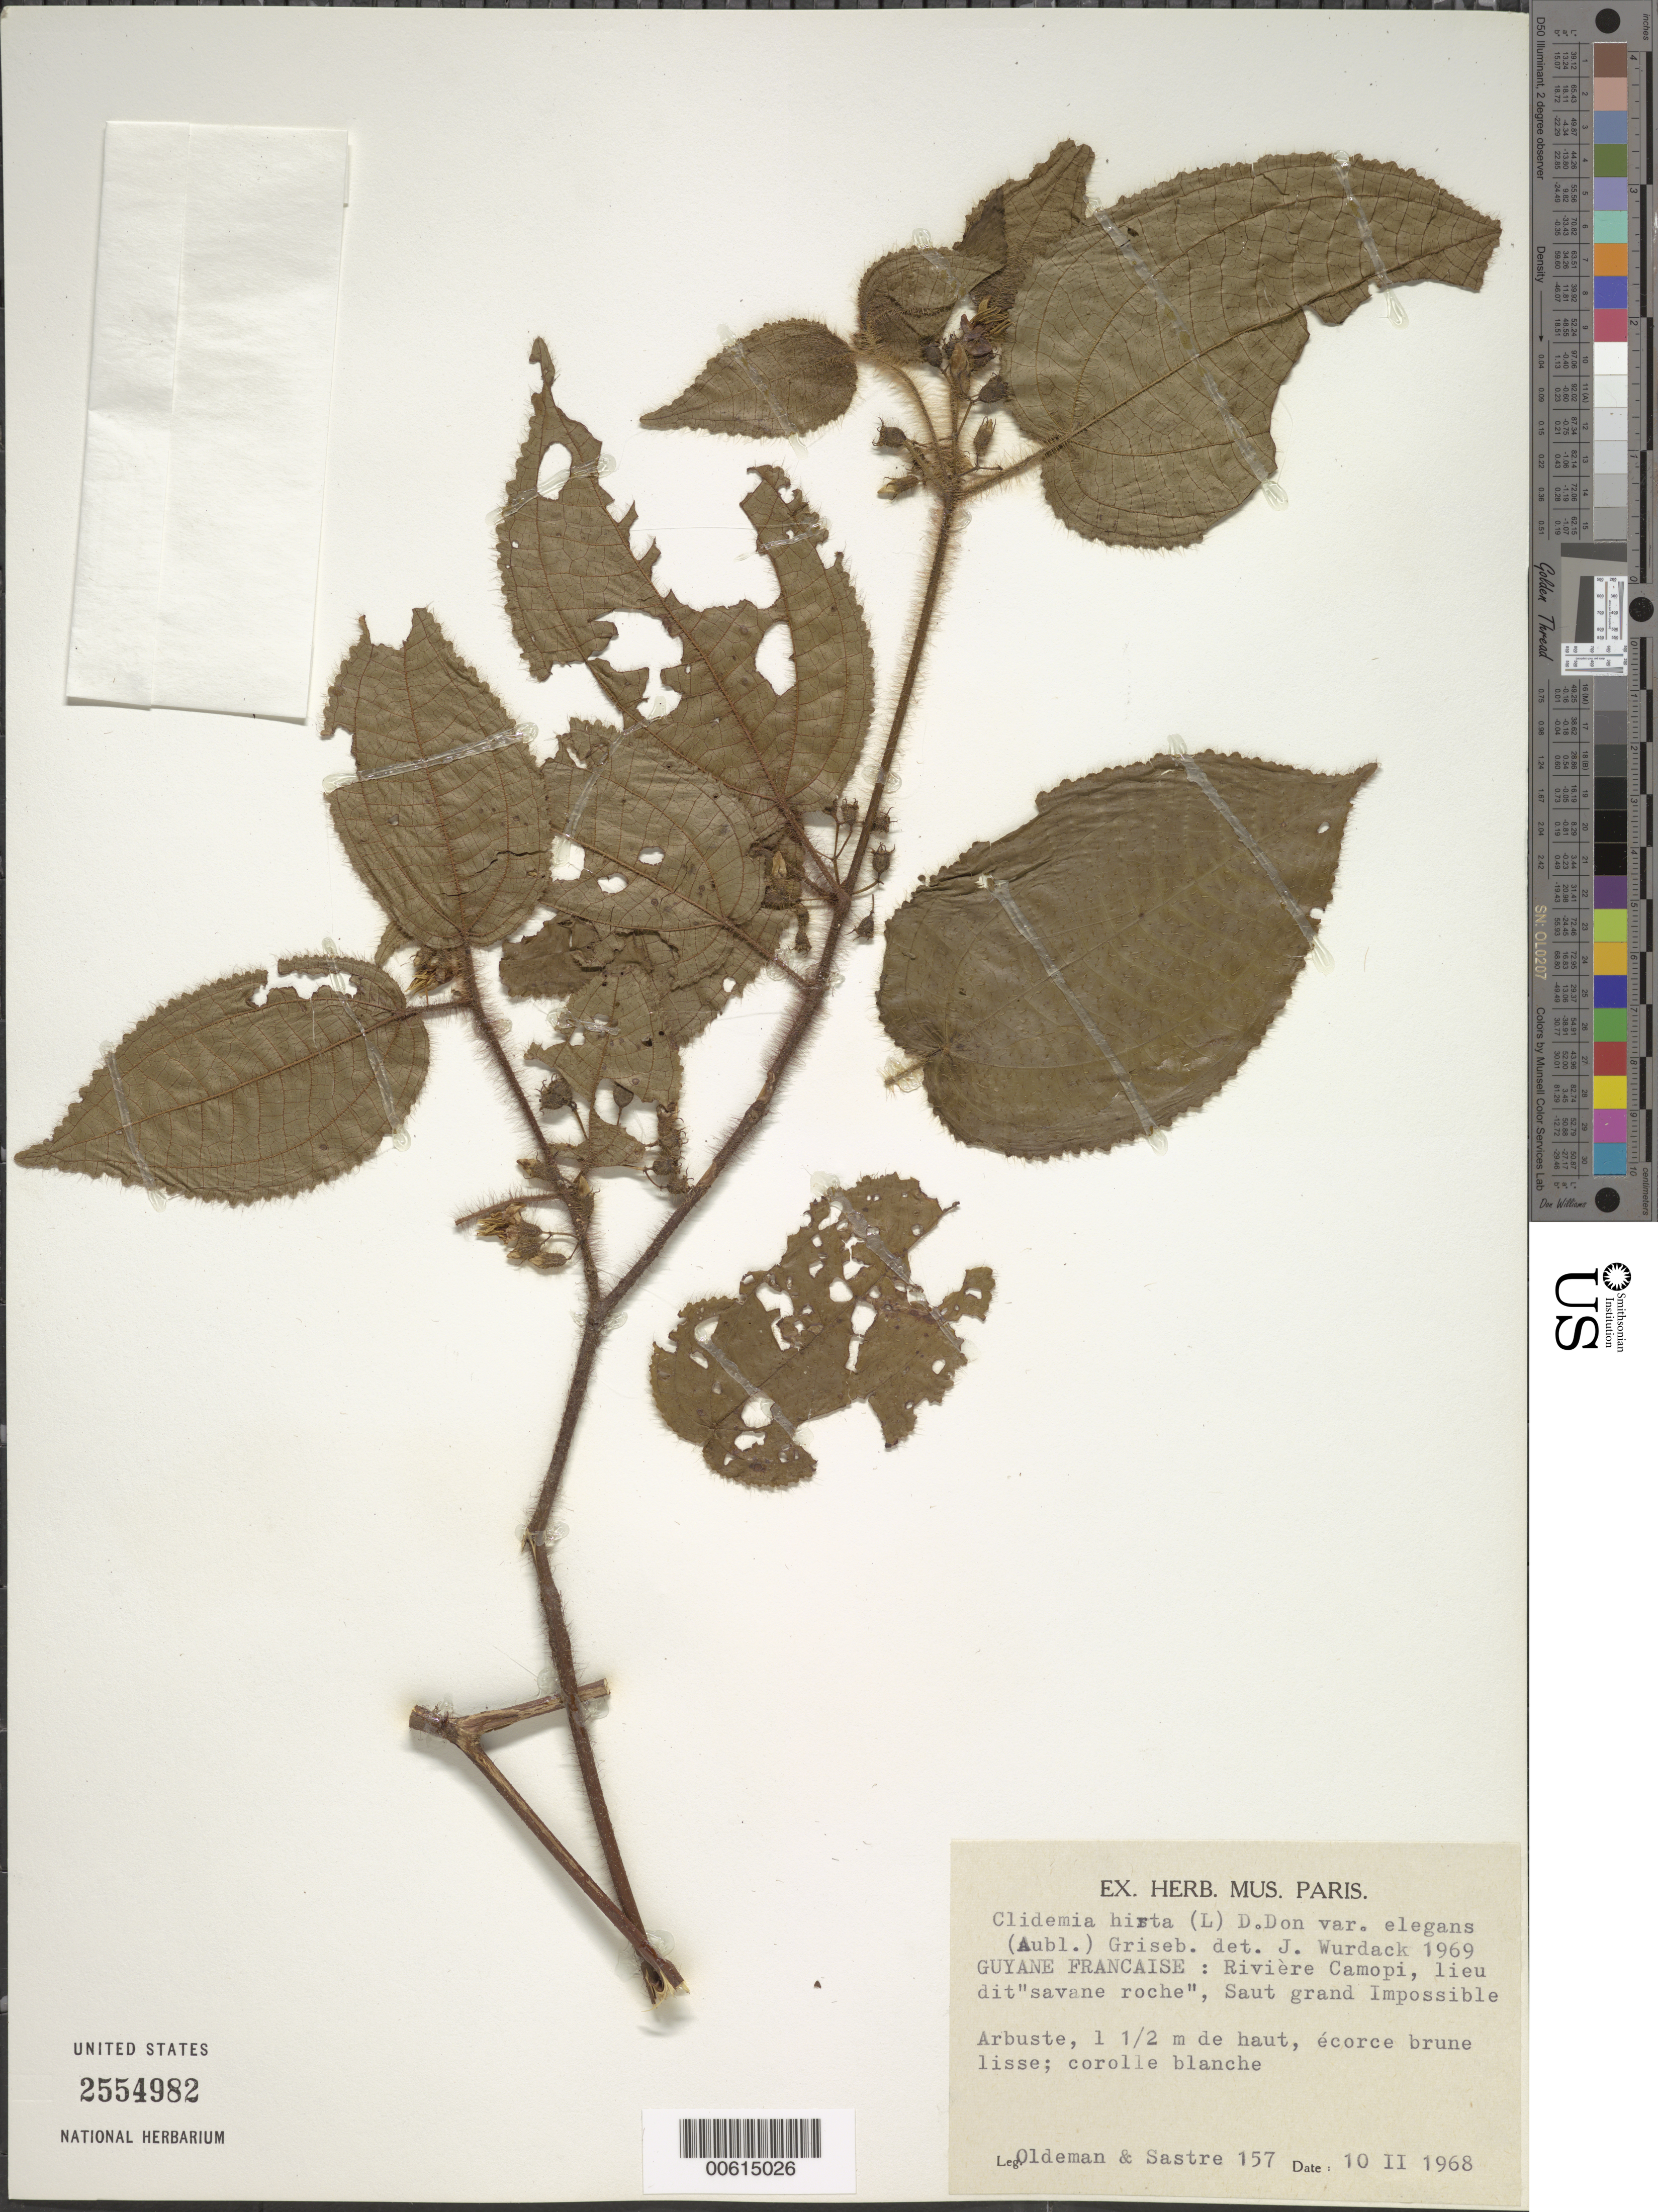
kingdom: Plantae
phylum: Tracheophyta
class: Magnoliopsida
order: Myrtales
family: Melastomataceae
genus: Clidemia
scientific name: Clidemia hirta var. elegans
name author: (Aubl.) Griseb.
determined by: Wurdack, John J., (US), US (UNITED STATES)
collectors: R. Oldeman & C. H. L. Sastre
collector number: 157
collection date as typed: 10-Feb-68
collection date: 1968-02-10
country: French Guiana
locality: Rivière Camopi, (affluent de l'Oyapock), Saut Grand Impossible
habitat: Lieu dit "savane roche"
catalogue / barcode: US 2554982